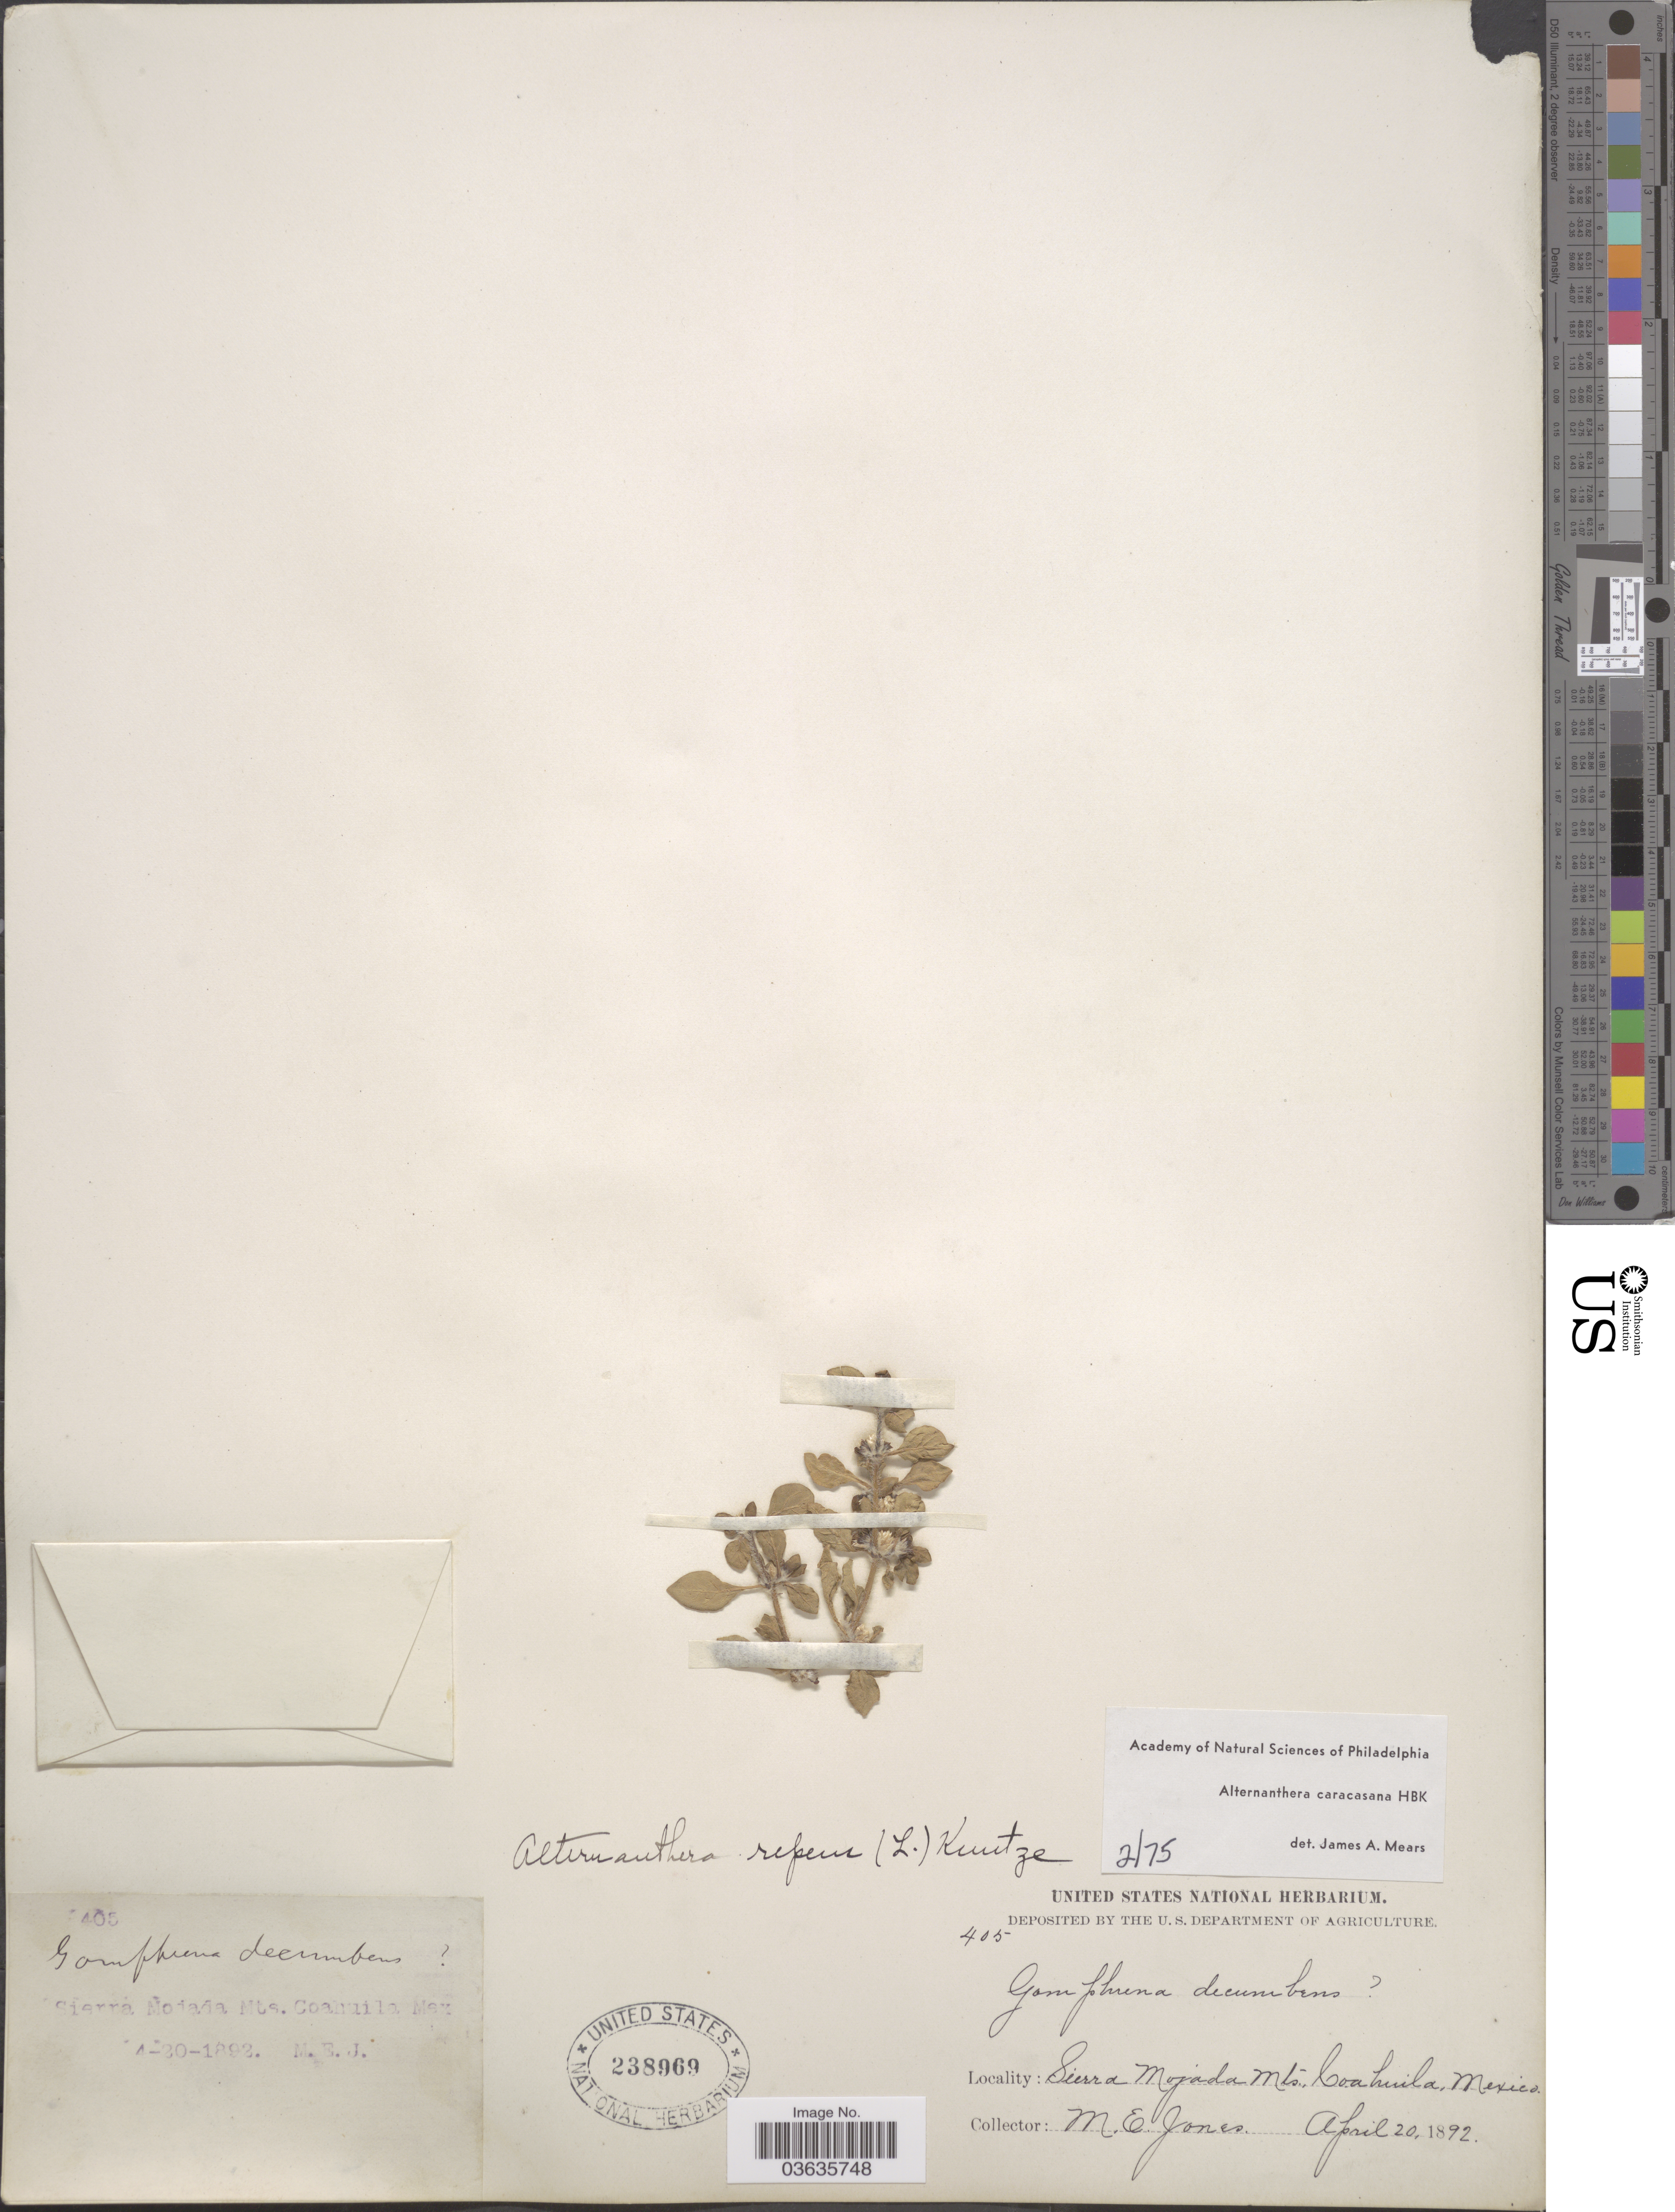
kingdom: Plantae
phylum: Tracheophyta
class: Magnoliopsida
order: Caryophyllales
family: Amaranthaceae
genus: Alternanthera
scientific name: Alternanthera caracasana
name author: Kunth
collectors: M. E. Jones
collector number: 405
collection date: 1892-04-20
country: Mexico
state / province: Coahuila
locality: Sierra Mojada Mts.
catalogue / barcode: US 238969